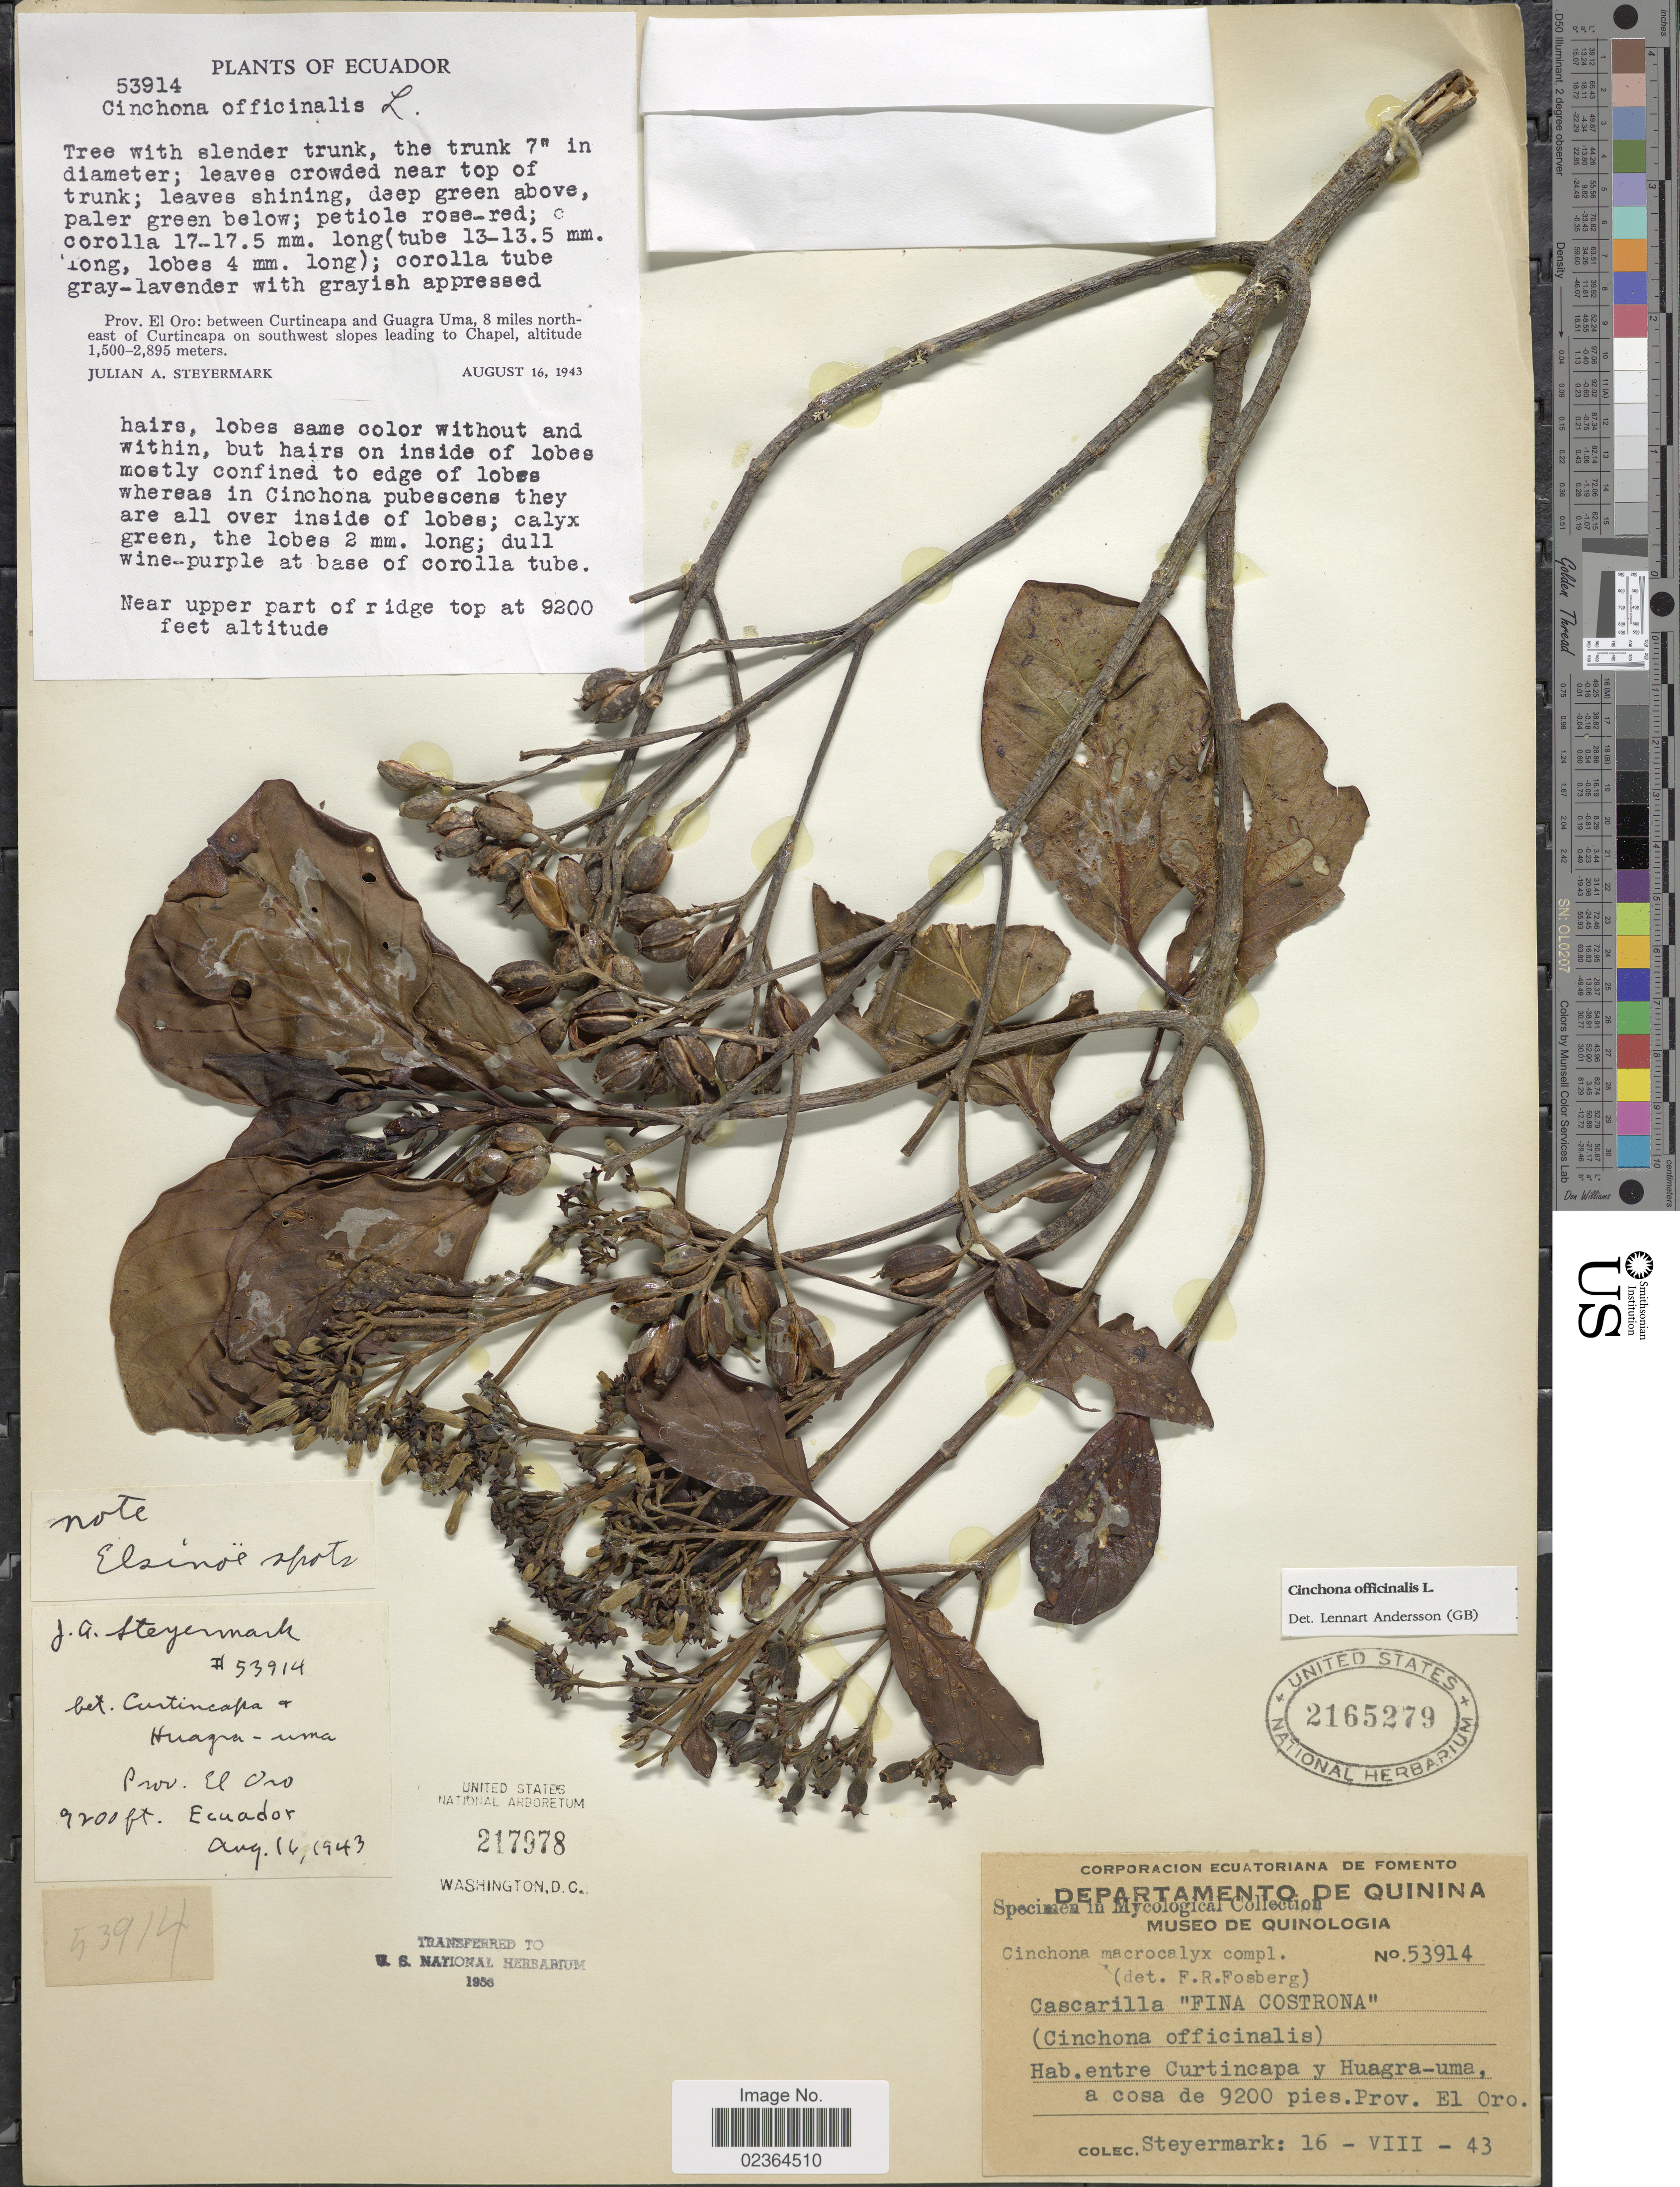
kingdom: Plantae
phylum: Tracheophyta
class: Magnoliopsida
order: Gentianales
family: Rubiaceae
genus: Cinchona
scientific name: Cinchona officinalis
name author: L.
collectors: Steyermark, --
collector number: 53914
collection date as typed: Transcribed d/m/y: 16/8/43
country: Ecuador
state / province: El Oro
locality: Entre Curtincapa y Huagra-uma, Prov. El Oro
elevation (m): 2804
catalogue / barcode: US 2165279